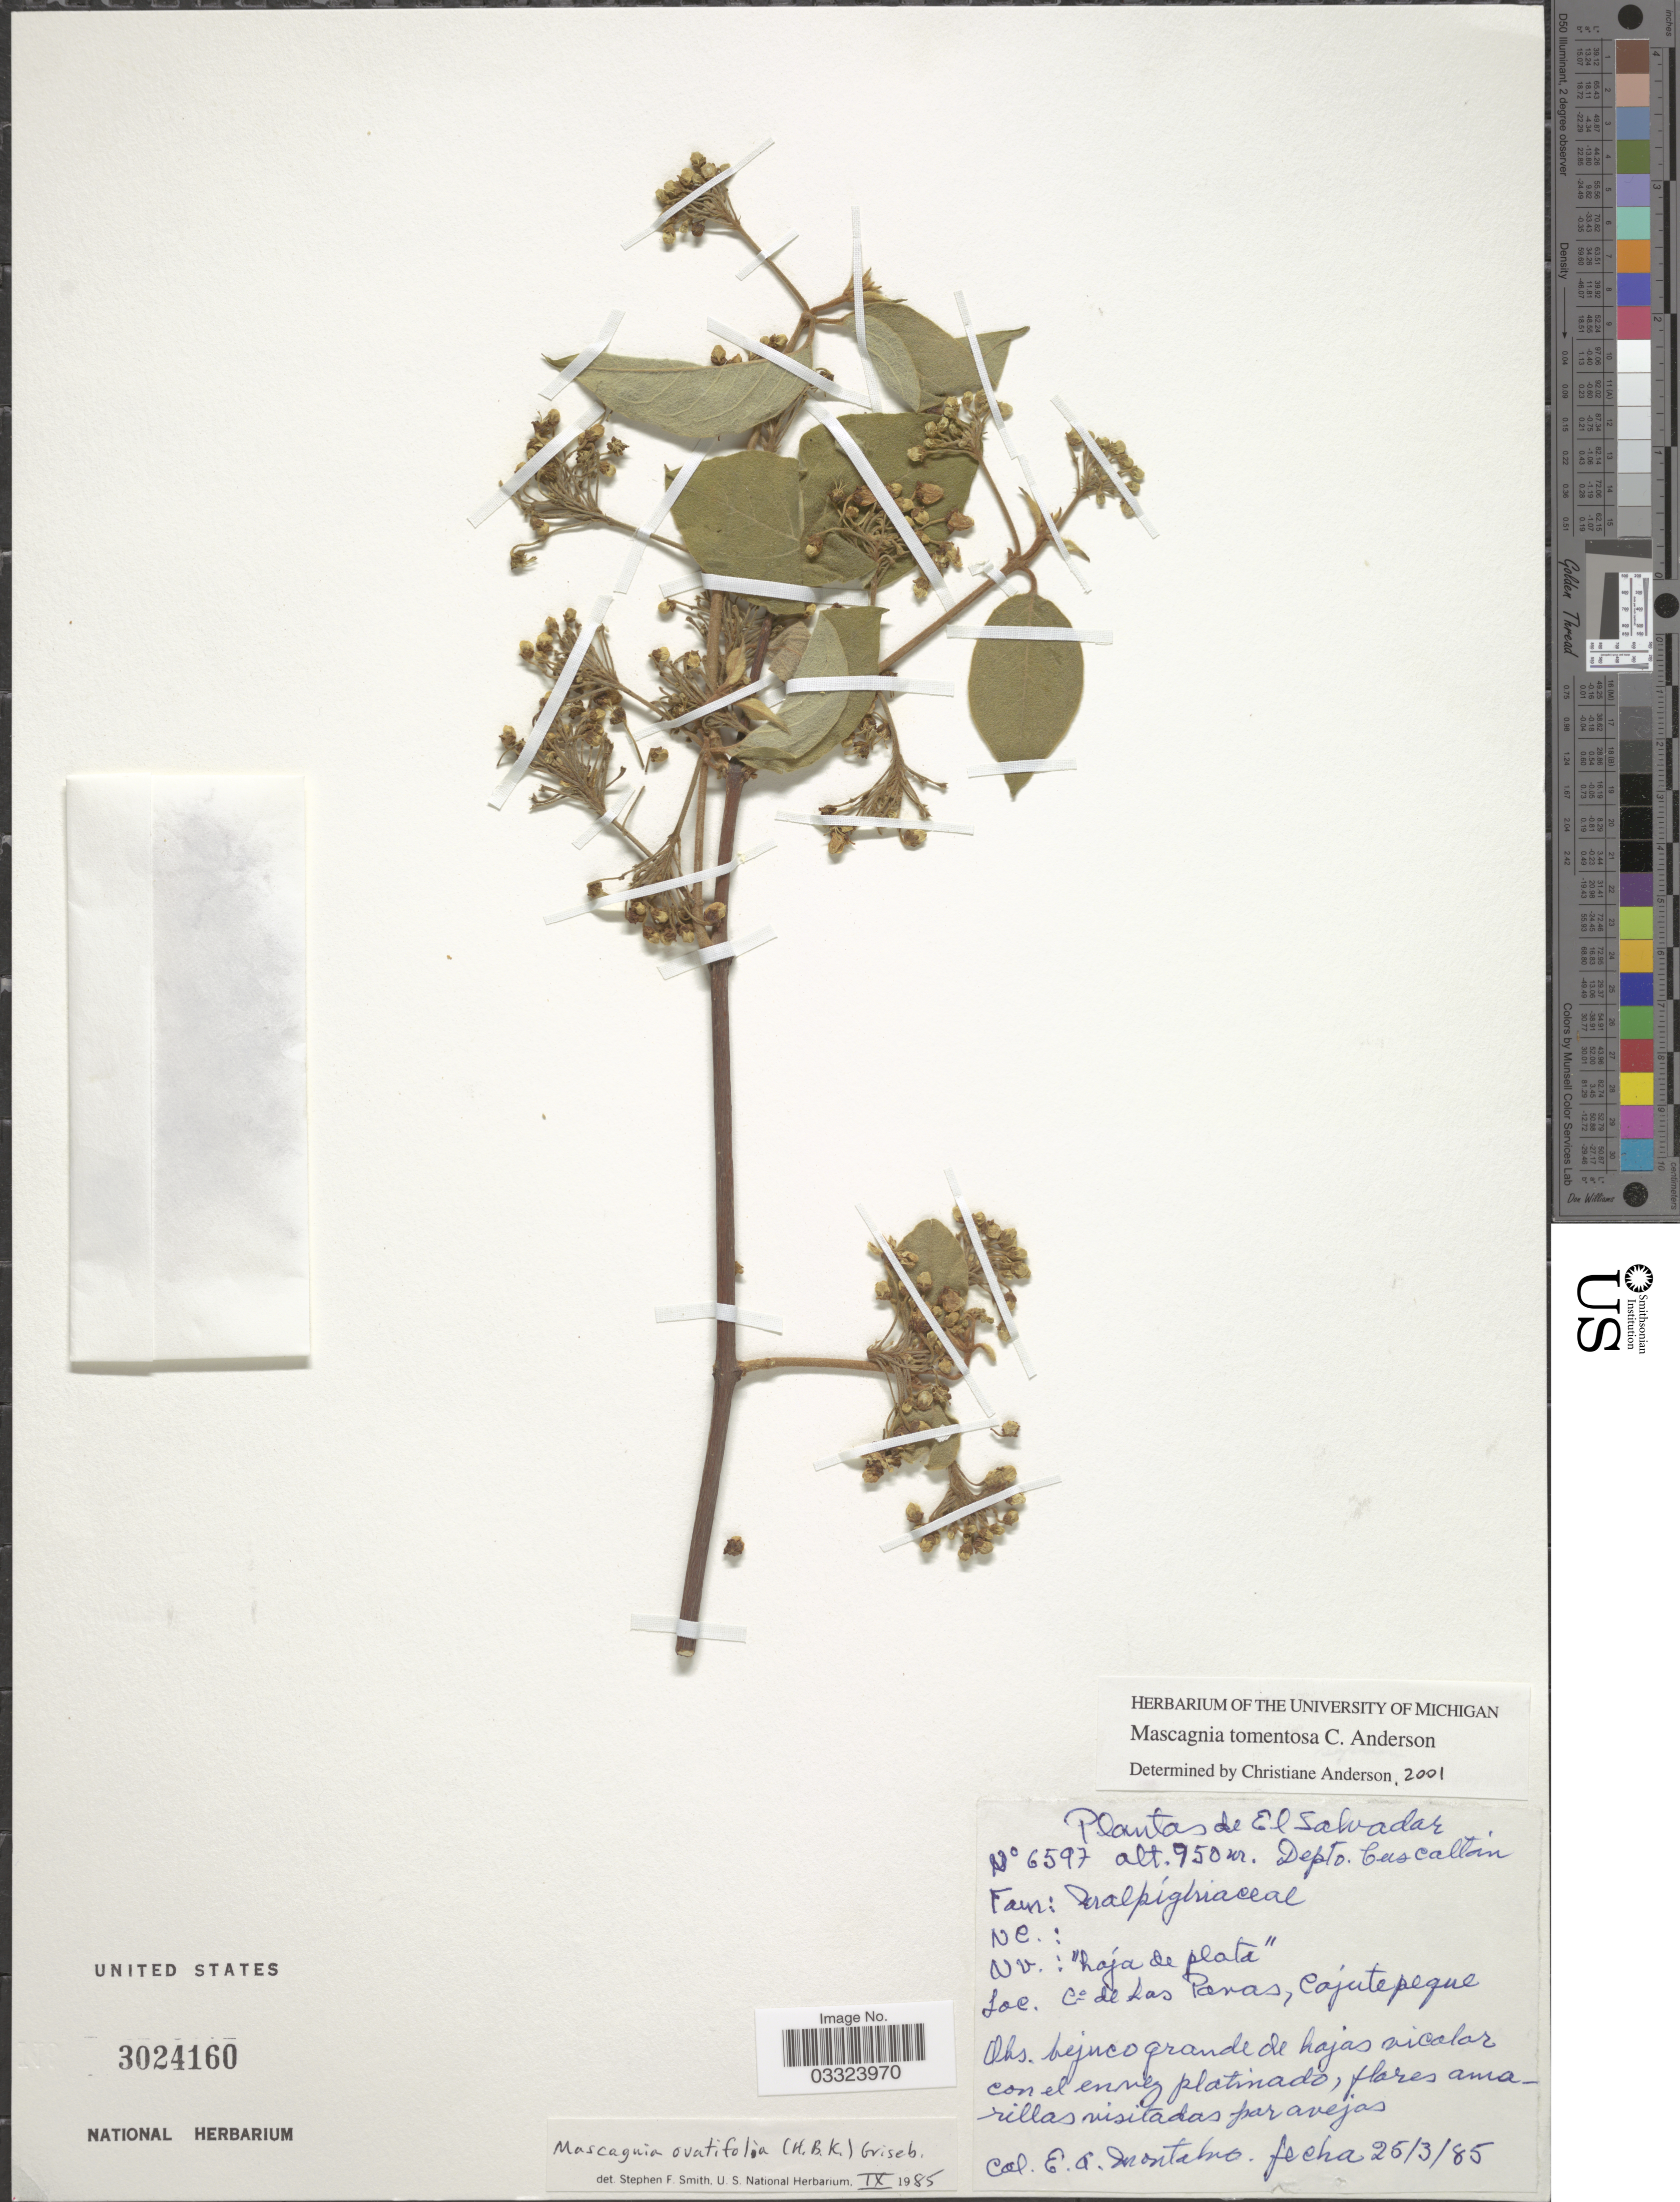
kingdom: Plantae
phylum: Tracheophyta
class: Magnoliopsida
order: Malpighiales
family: Malpighiaceae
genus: Mascagnia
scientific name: Mascagnia tomentosa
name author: C.E. Anderson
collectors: E. A. Montalvo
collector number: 6597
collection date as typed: Transcribed d/m/y: 25/3/85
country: El Salvador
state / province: Cuscatlan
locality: Depto. Cuscaltan, C° de las Pavas, Cajutepeque.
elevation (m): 950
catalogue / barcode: US 3024160